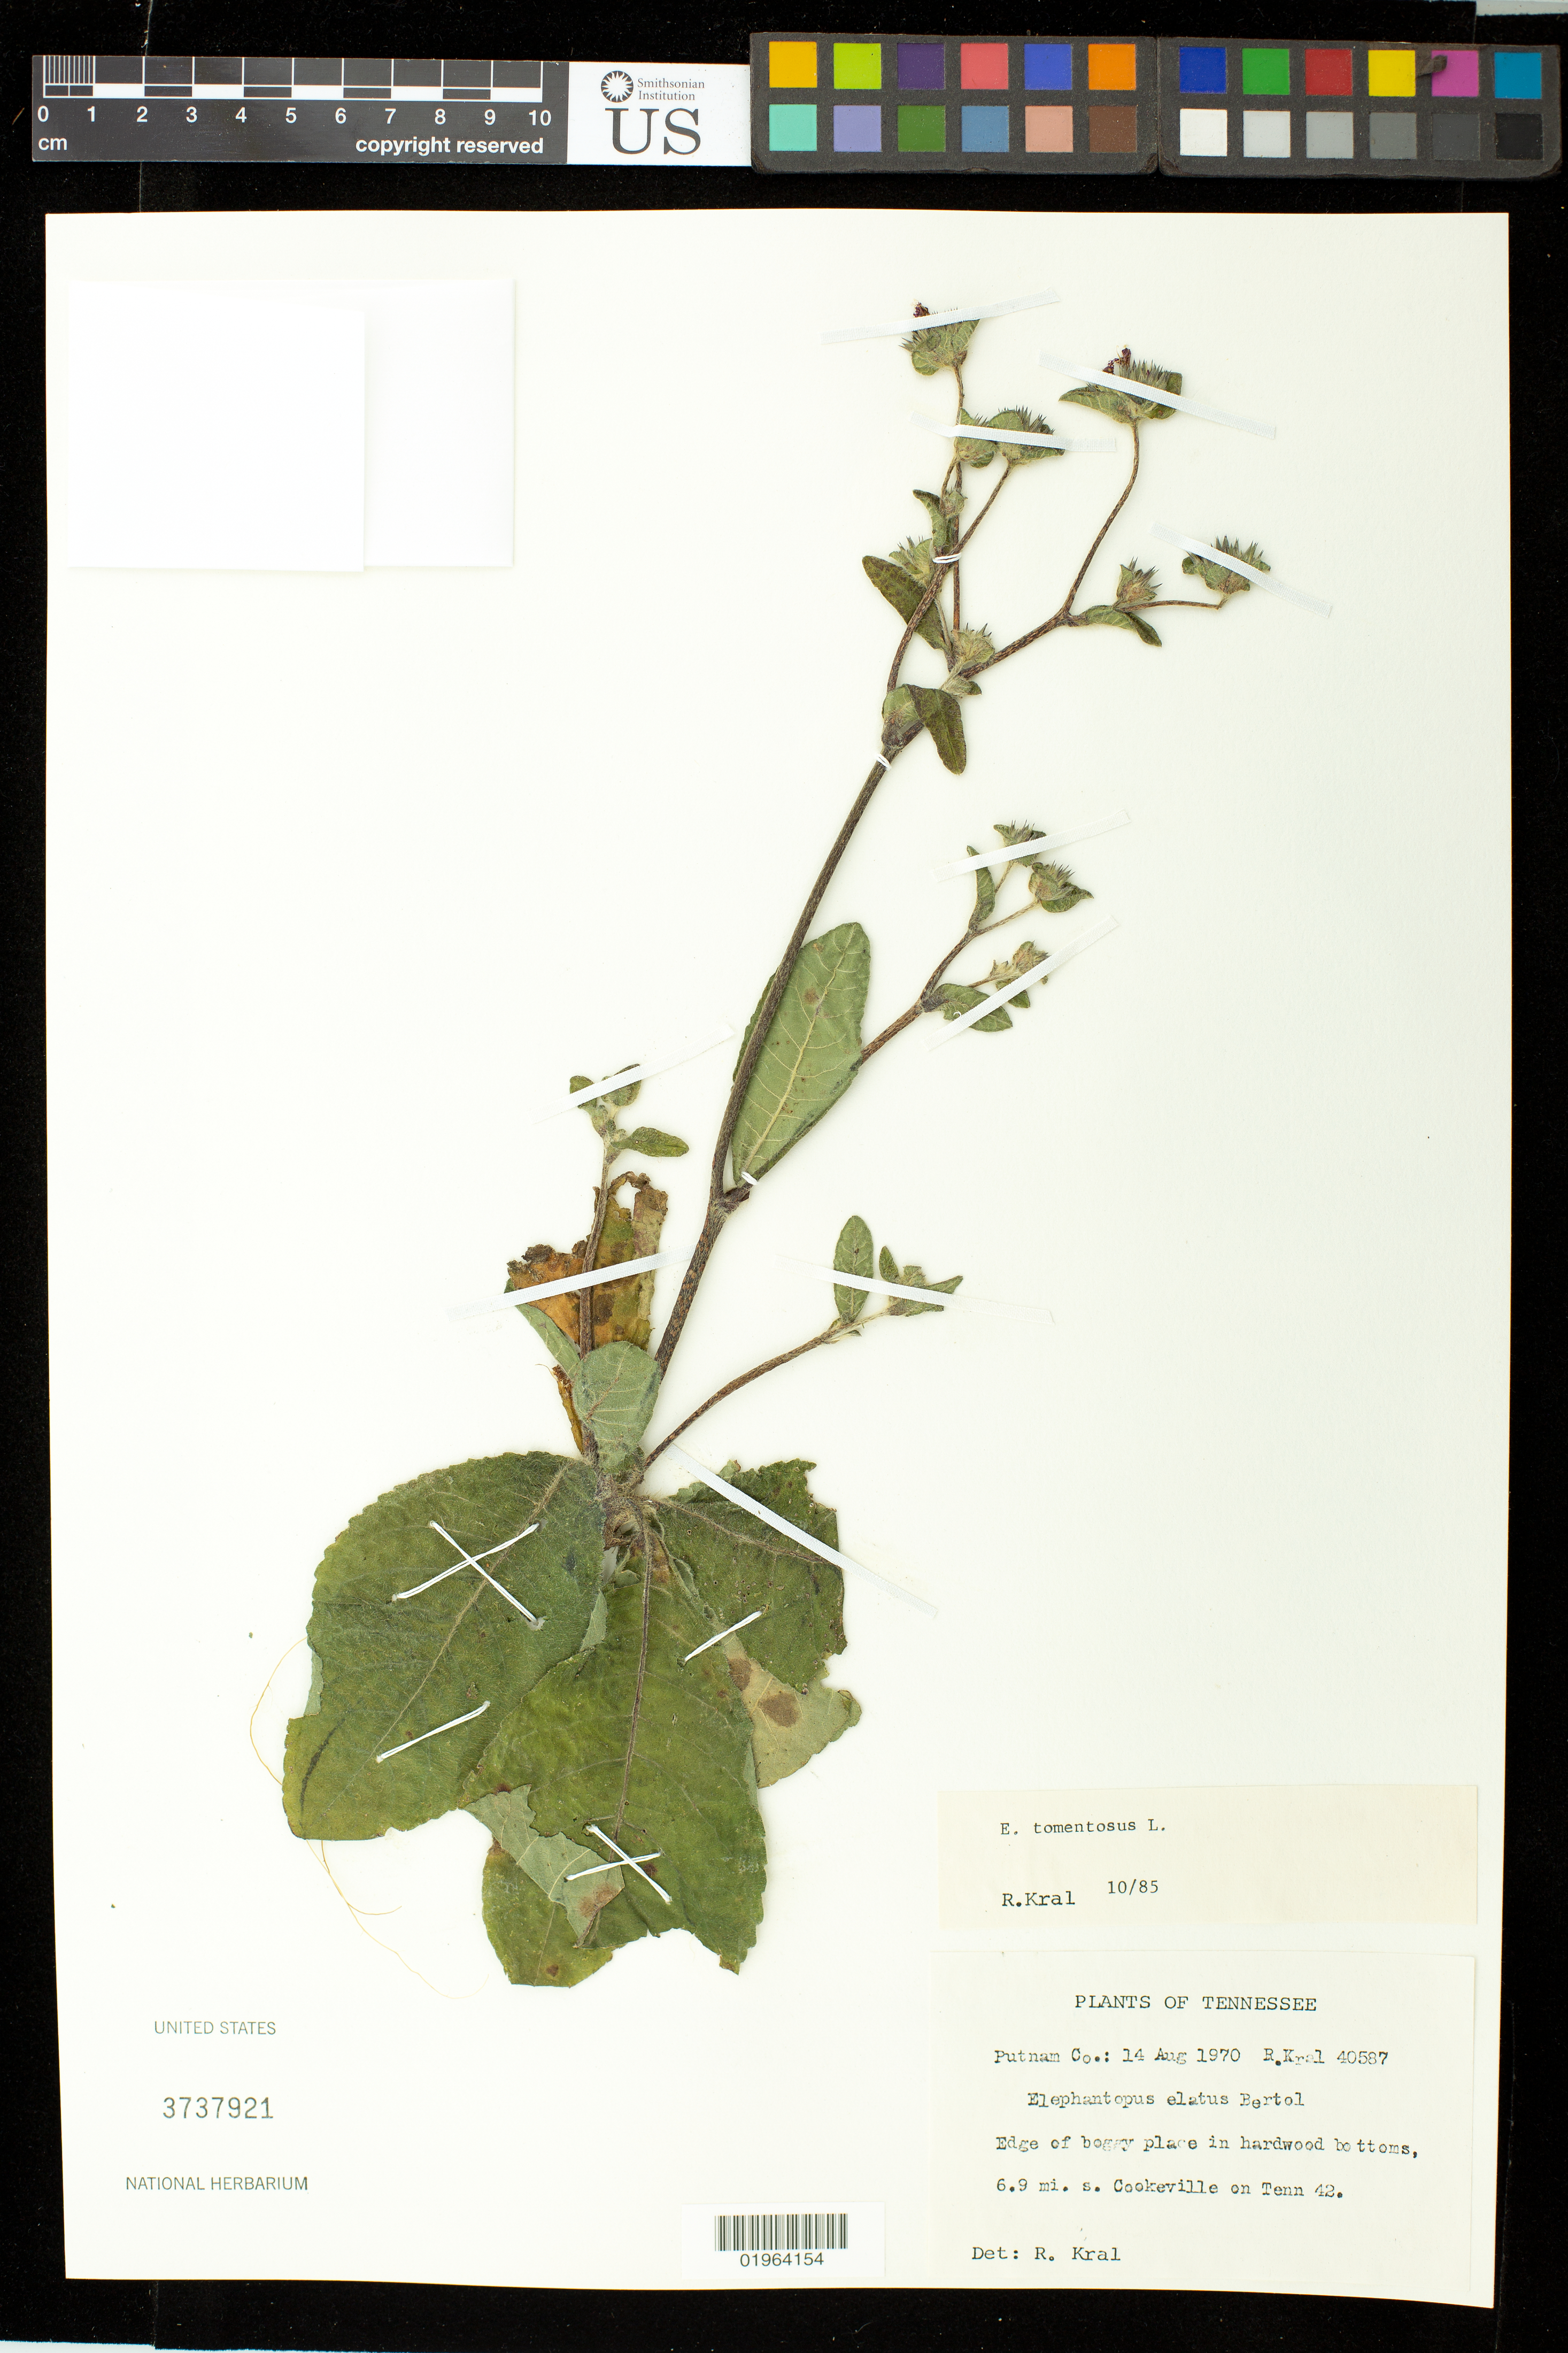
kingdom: Plantae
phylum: Tracheophyta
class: Magnoliopsida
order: Asterales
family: Asteraceae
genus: Elephantopus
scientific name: Elephantopus tomentosus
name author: L.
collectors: R. Kral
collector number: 40587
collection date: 1970-08-14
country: United States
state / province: Tennessee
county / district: Putnam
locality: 6.9 mi. S Cookeville on Tenn 42.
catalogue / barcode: US 3737921